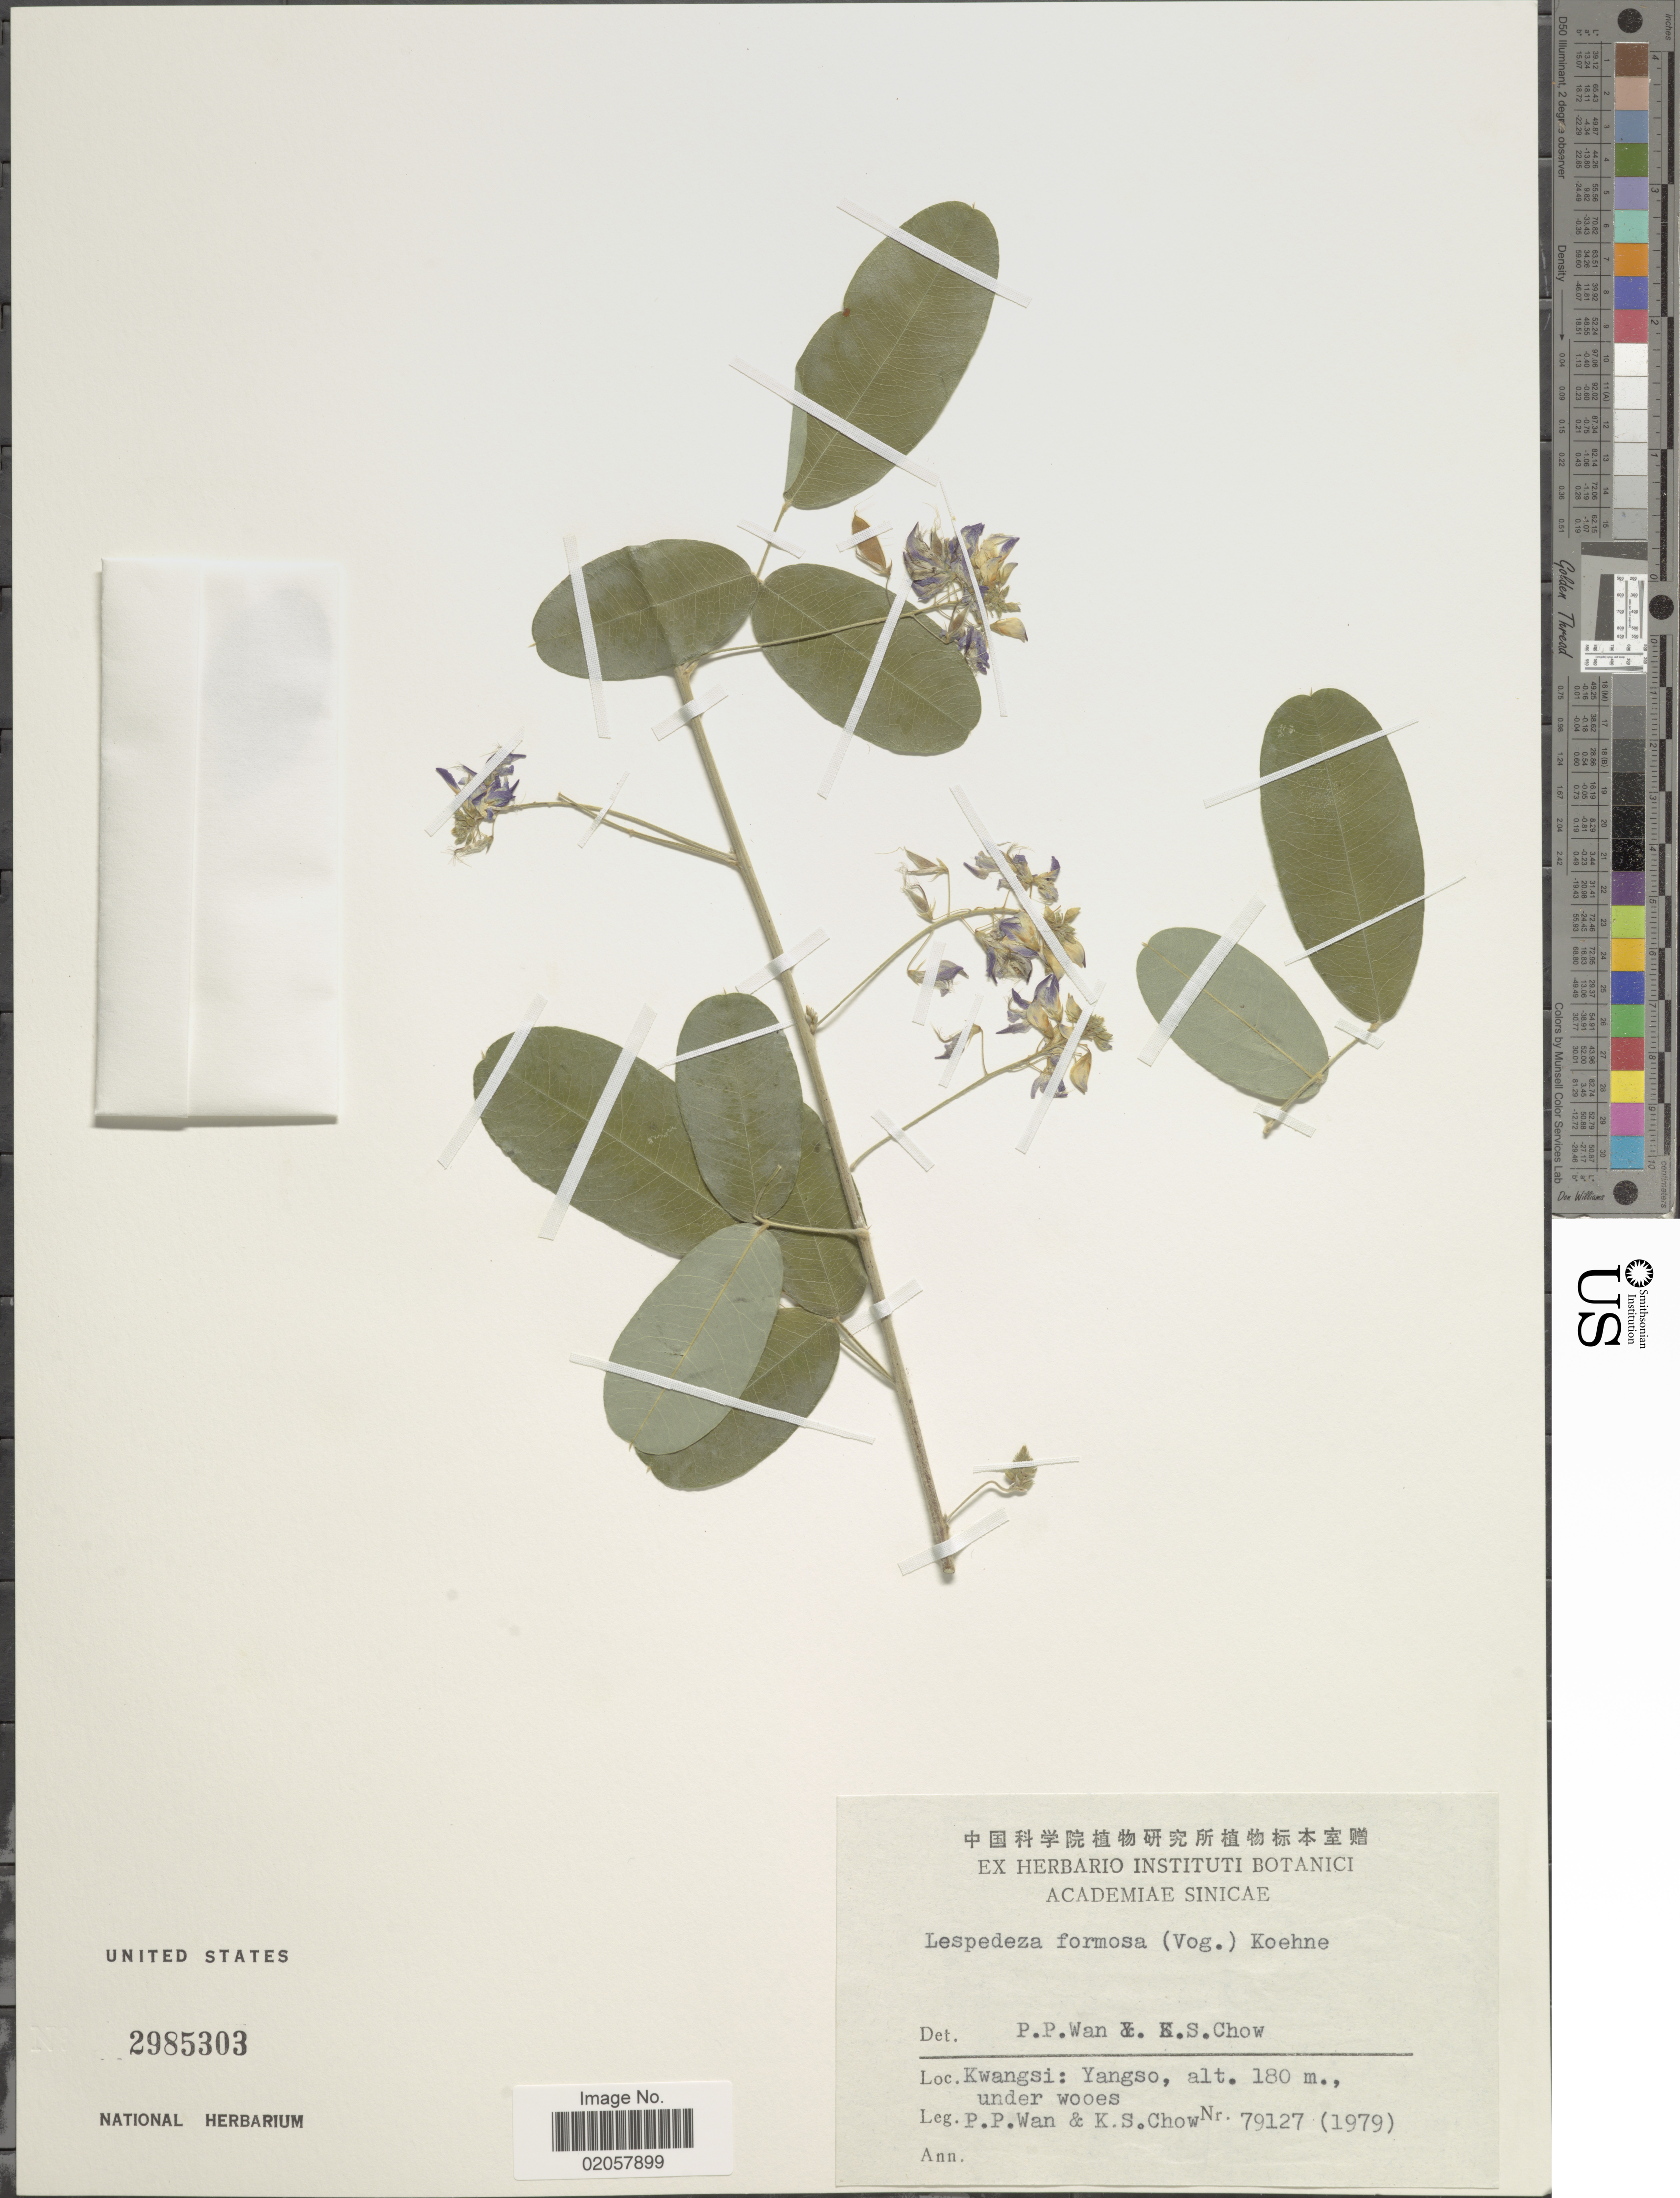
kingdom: Plantae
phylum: Tracheophyta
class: Magnoliopsida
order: Fabales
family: Fabaceae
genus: Lespedeza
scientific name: Lespedeza formosa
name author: (Vogel) Koehne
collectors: P. Wan & K. S. Chow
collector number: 79127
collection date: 1979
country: China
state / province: Guangxi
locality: Kwangsi: Yangso, under wooes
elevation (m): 180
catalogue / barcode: US 2985303